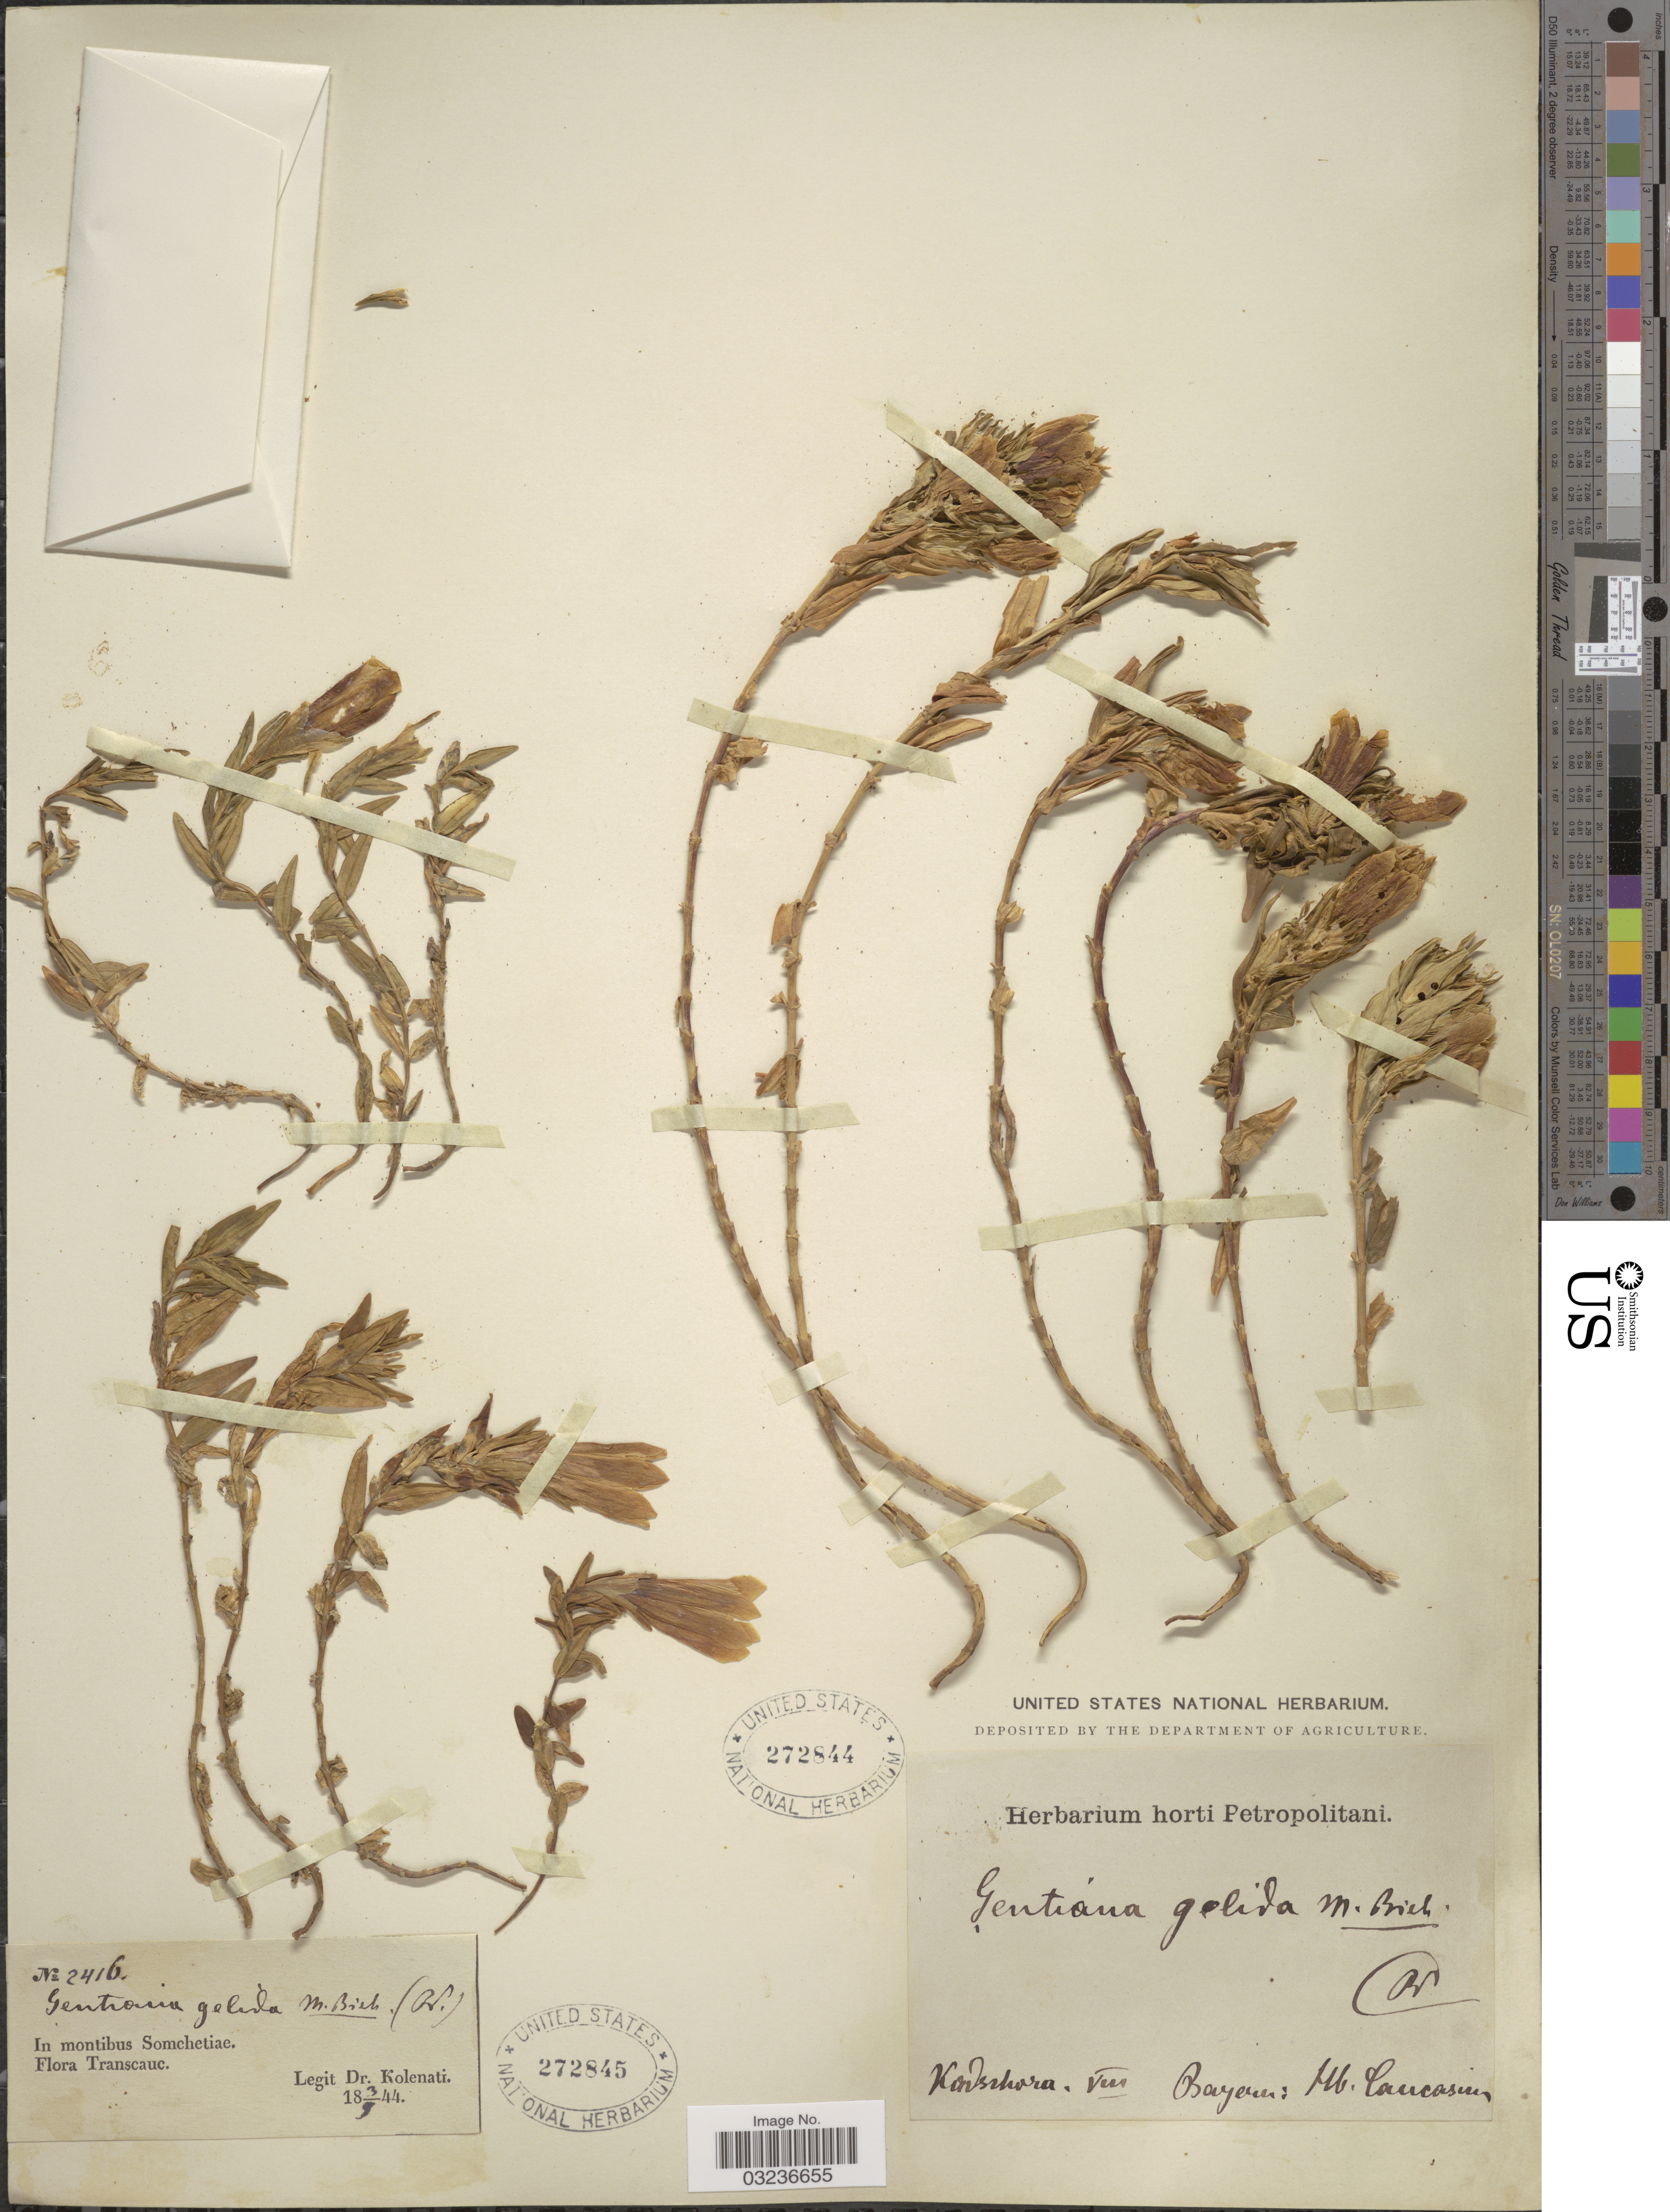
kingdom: Plantae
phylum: Tracheophyta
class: Magnoliopsida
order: Gentianales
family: Gentianaceae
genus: Gentiana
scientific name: Gentiana gelida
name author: M. Bieb.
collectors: ex Herb. Horti Bot. Petropolitani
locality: Kadschara [interpreted]. Hb. Caucasium.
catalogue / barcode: US 272844